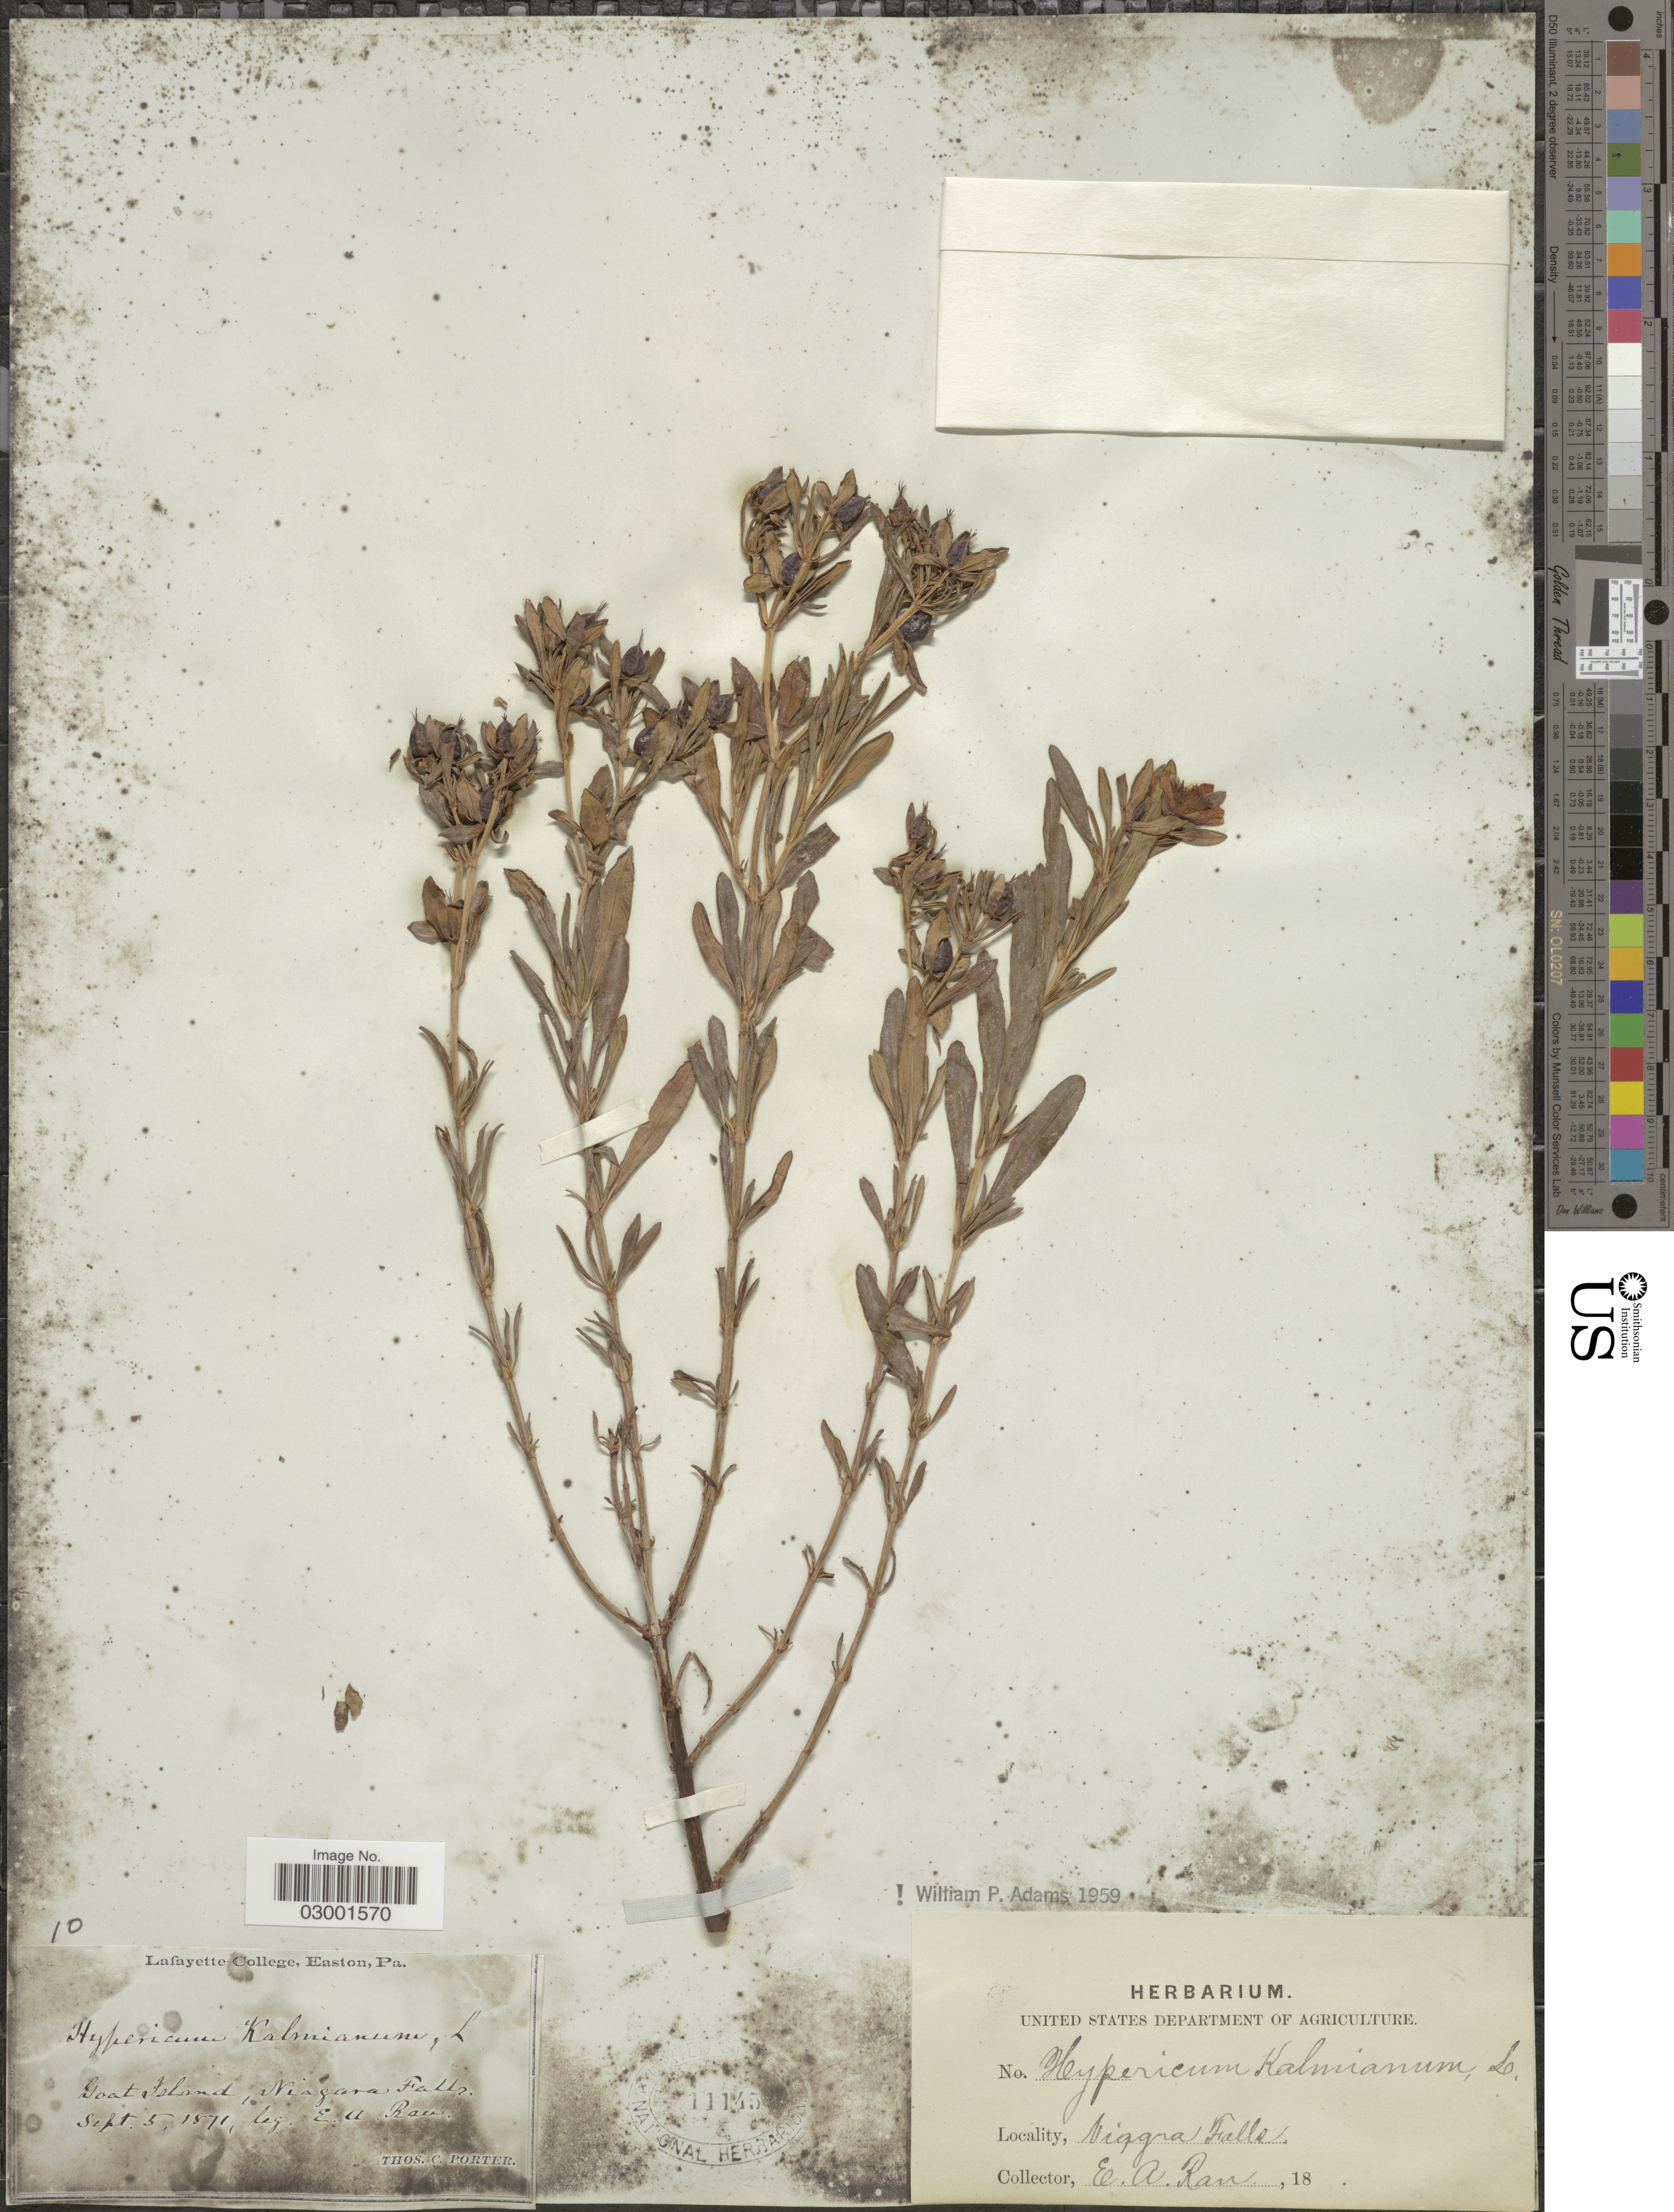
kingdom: Plantae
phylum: Tracheophyta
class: Magnoliopsida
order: Malpighiales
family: Hypericaceae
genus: Hypericum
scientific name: Hypericum kalmianum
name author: L.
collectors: E. Rau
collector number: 10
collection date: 1871-09-05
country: United States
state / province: New York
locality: Goat Island, Niagara Falls.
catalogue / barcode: US 11145